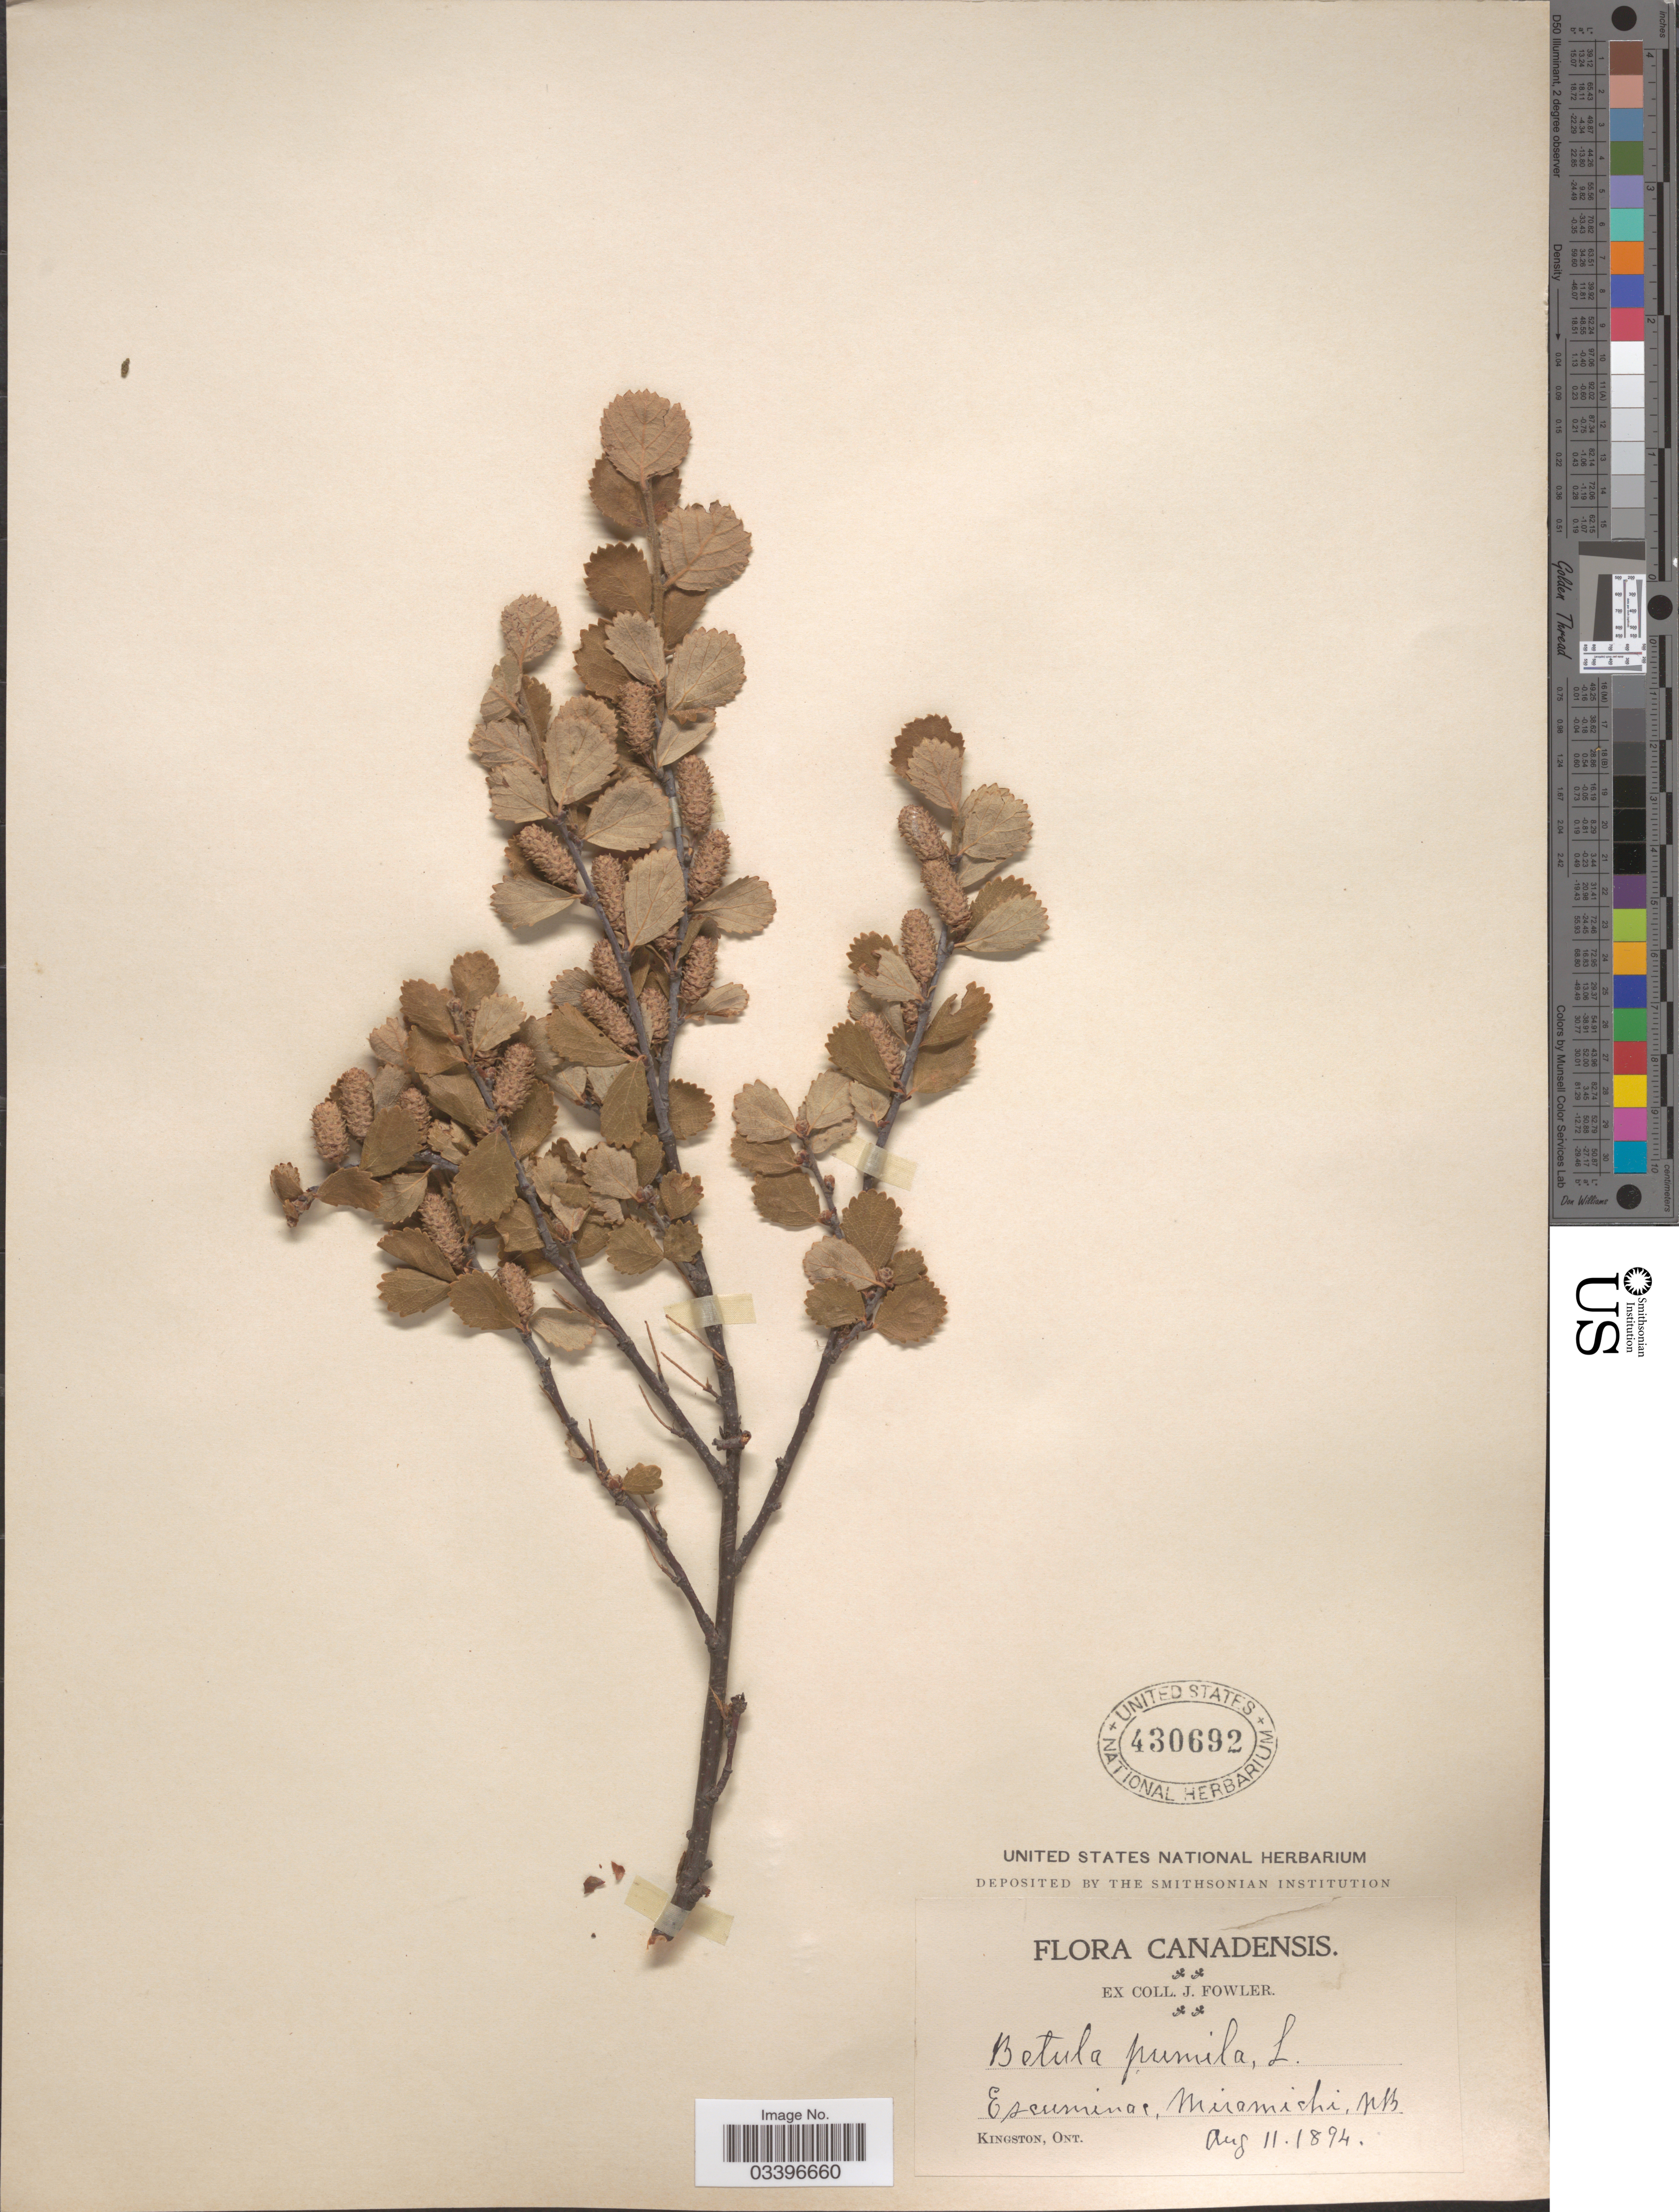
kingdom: Plantae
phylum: Tracheophyta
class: Magnoliopsida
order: Fagales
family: Betulaceae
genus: Betula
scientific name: Betula pumila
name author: L.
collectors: J. Fowler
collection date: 1894-08-11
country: Canada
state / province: New Brunswick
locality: Escuminac, Miramichi.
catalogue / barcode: US 430692